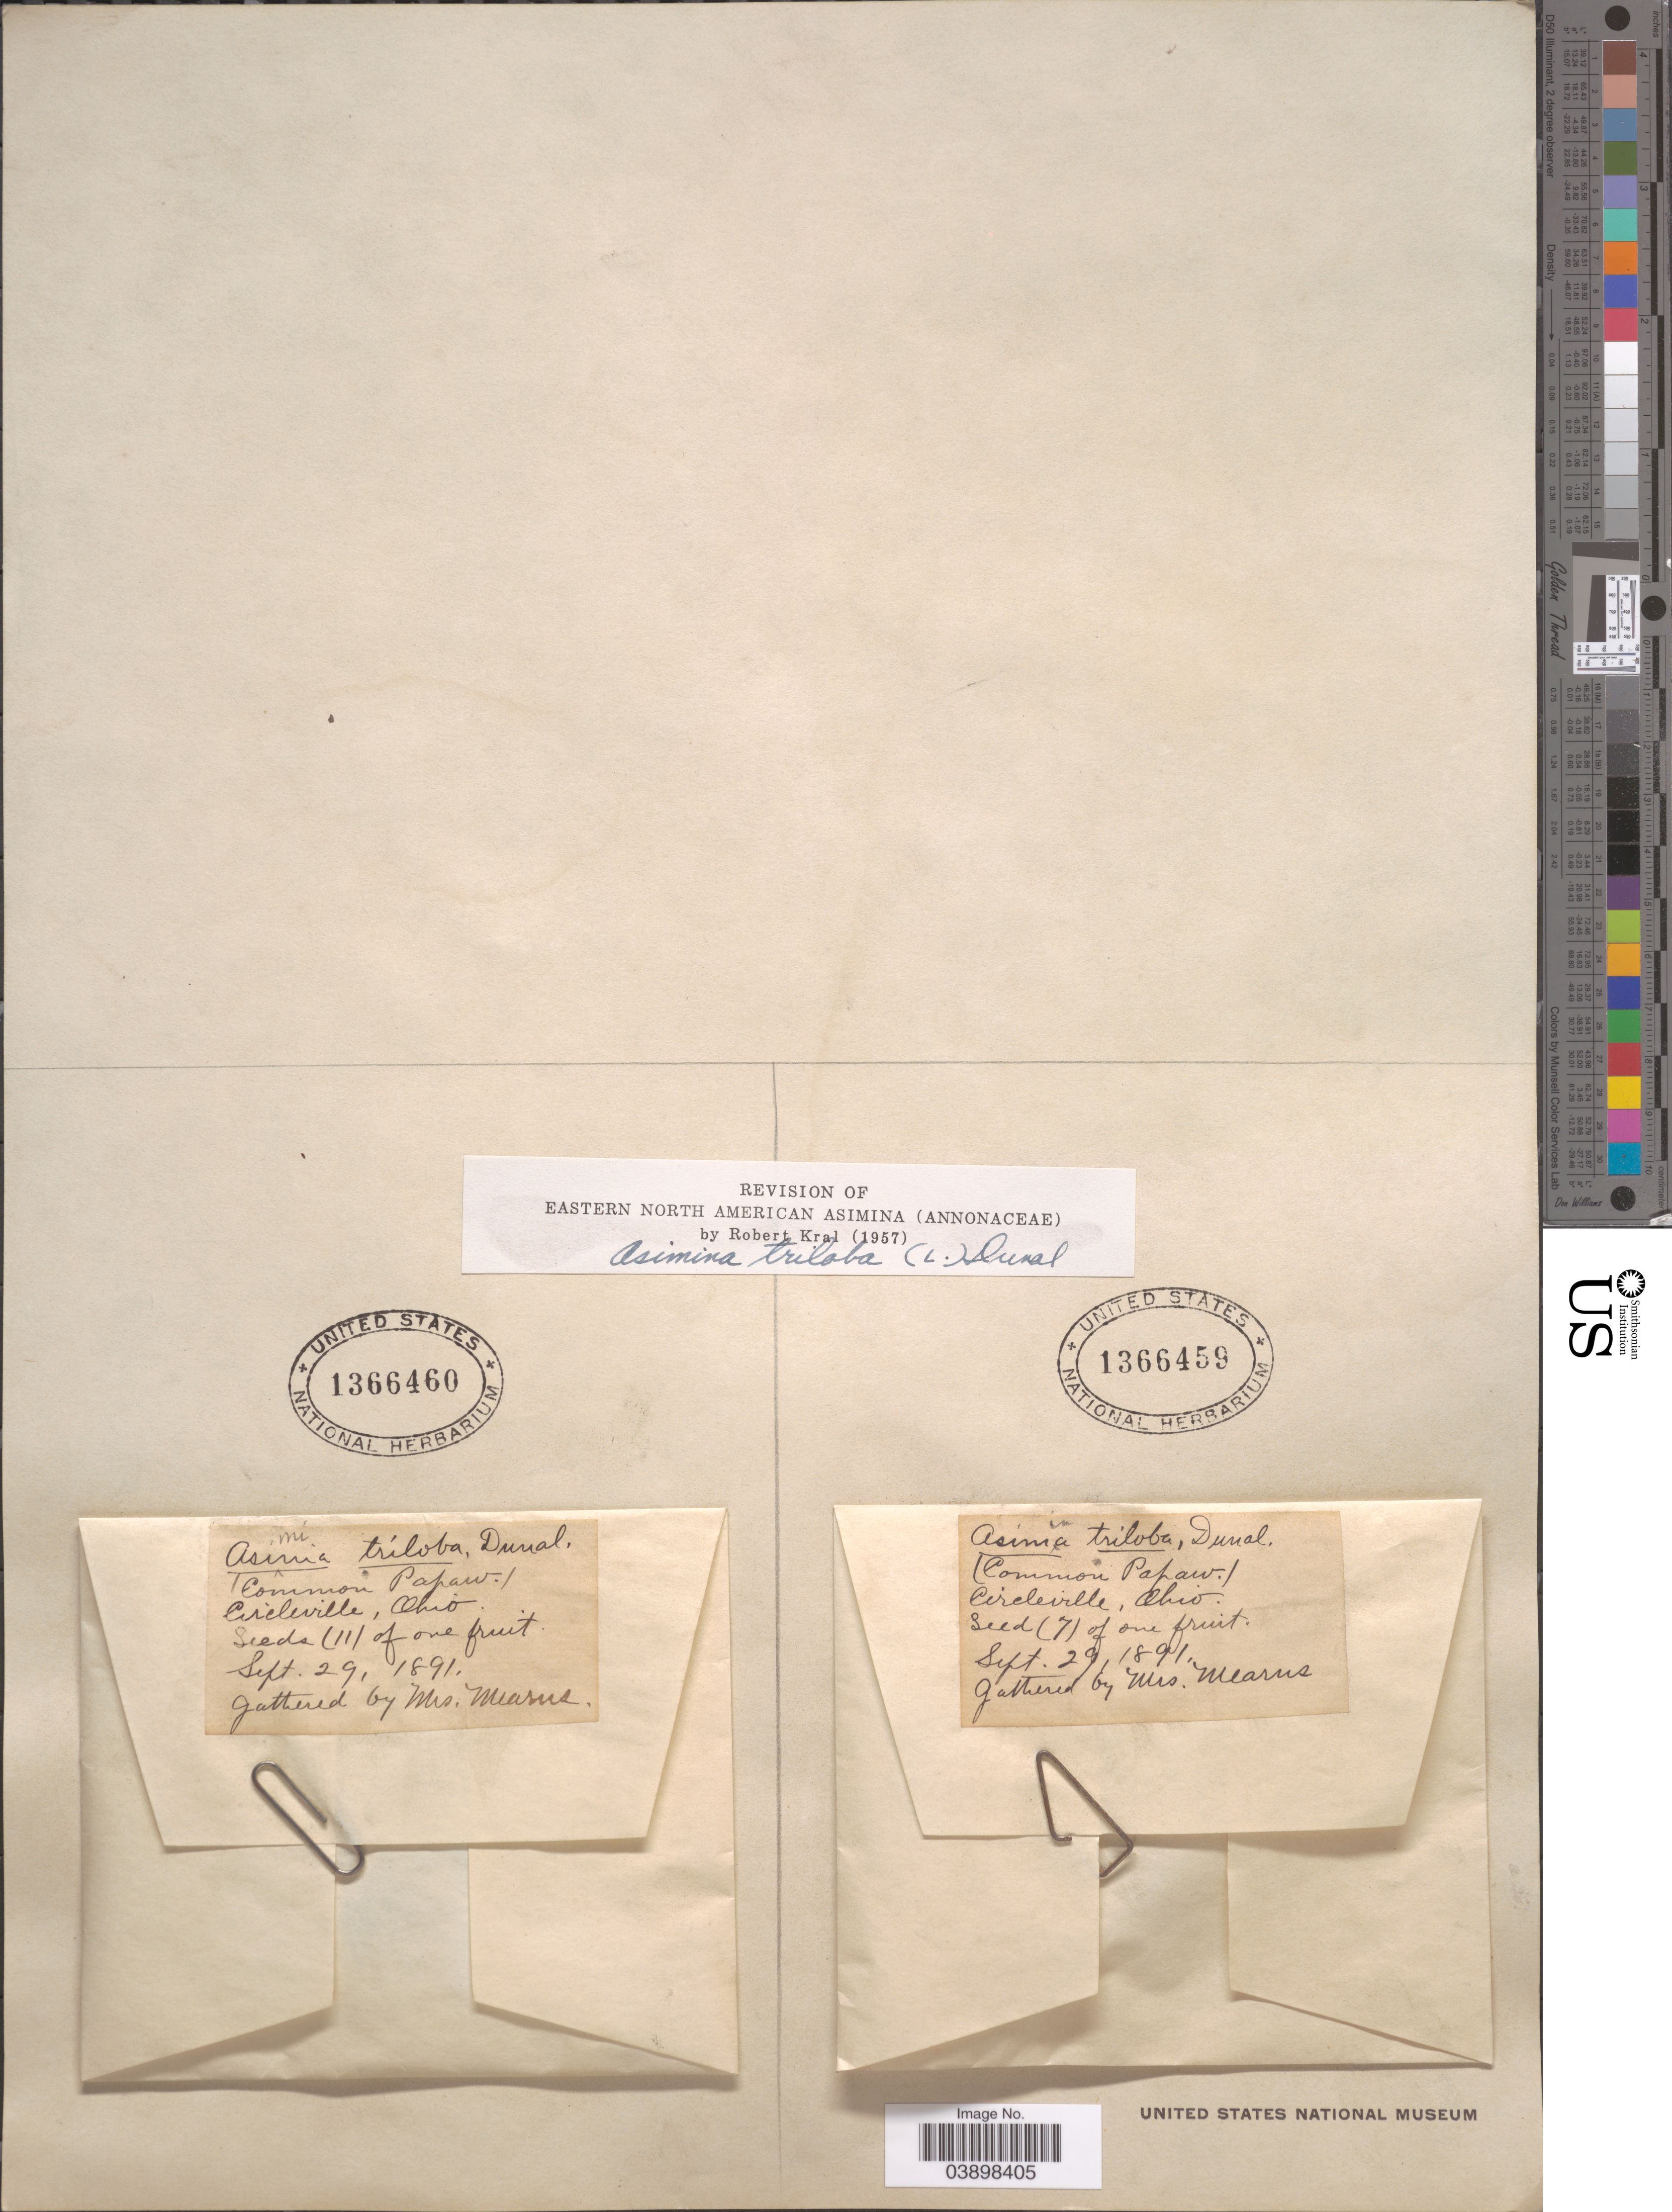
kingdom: Plantae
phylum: Tracheophyta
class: Magnoliopsida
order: Magnoliales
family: Annonaceae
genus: Asimina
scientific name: Asimina triloba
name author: (L.) Dunal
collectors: Mearns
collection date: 1891-09-29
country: United States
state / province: Ohio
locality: Circleville.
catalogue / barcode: US 1366460-2